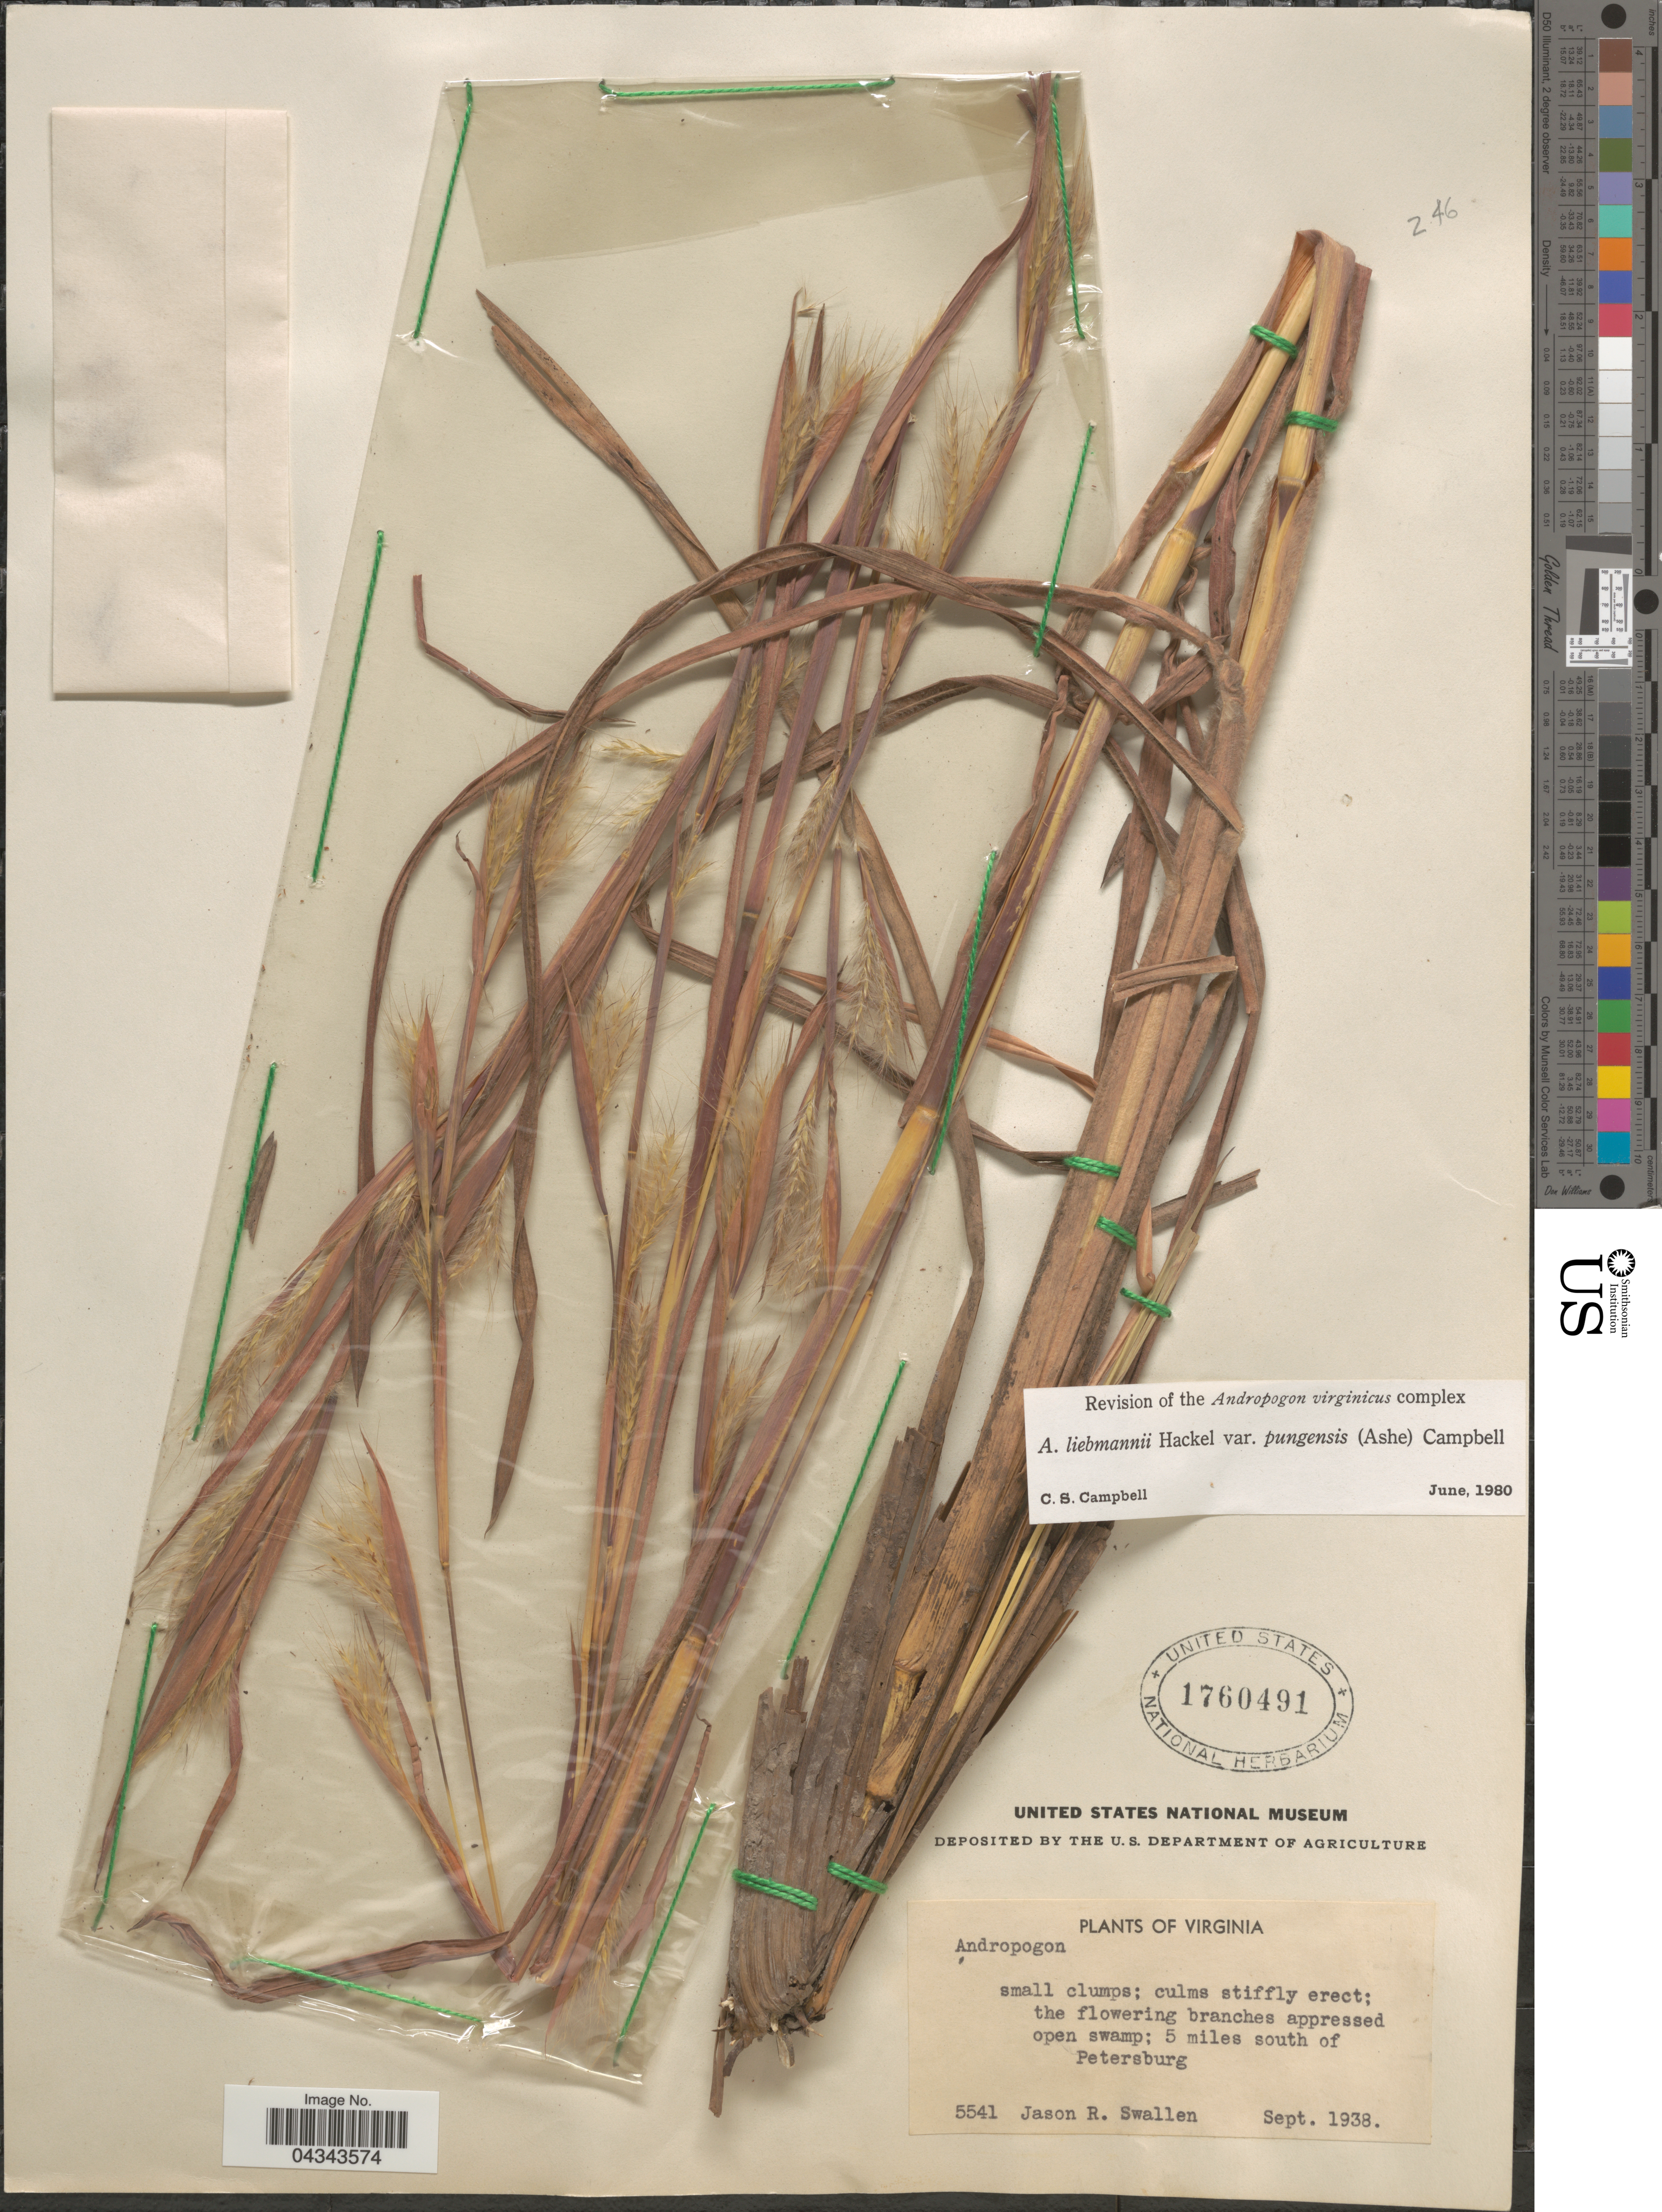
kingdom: Plantae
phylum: Tracheophyta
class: Liliopsida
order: Poales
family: Poaceae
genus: Andropogon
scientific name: Andropogon liebmannii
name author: Hack.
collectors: J. R. Swallen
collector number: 5541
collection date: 1938-09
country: United States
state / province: Virginia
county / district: City of Petersburg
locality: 5 miles S of Petersburg.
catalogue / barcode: US 1760491